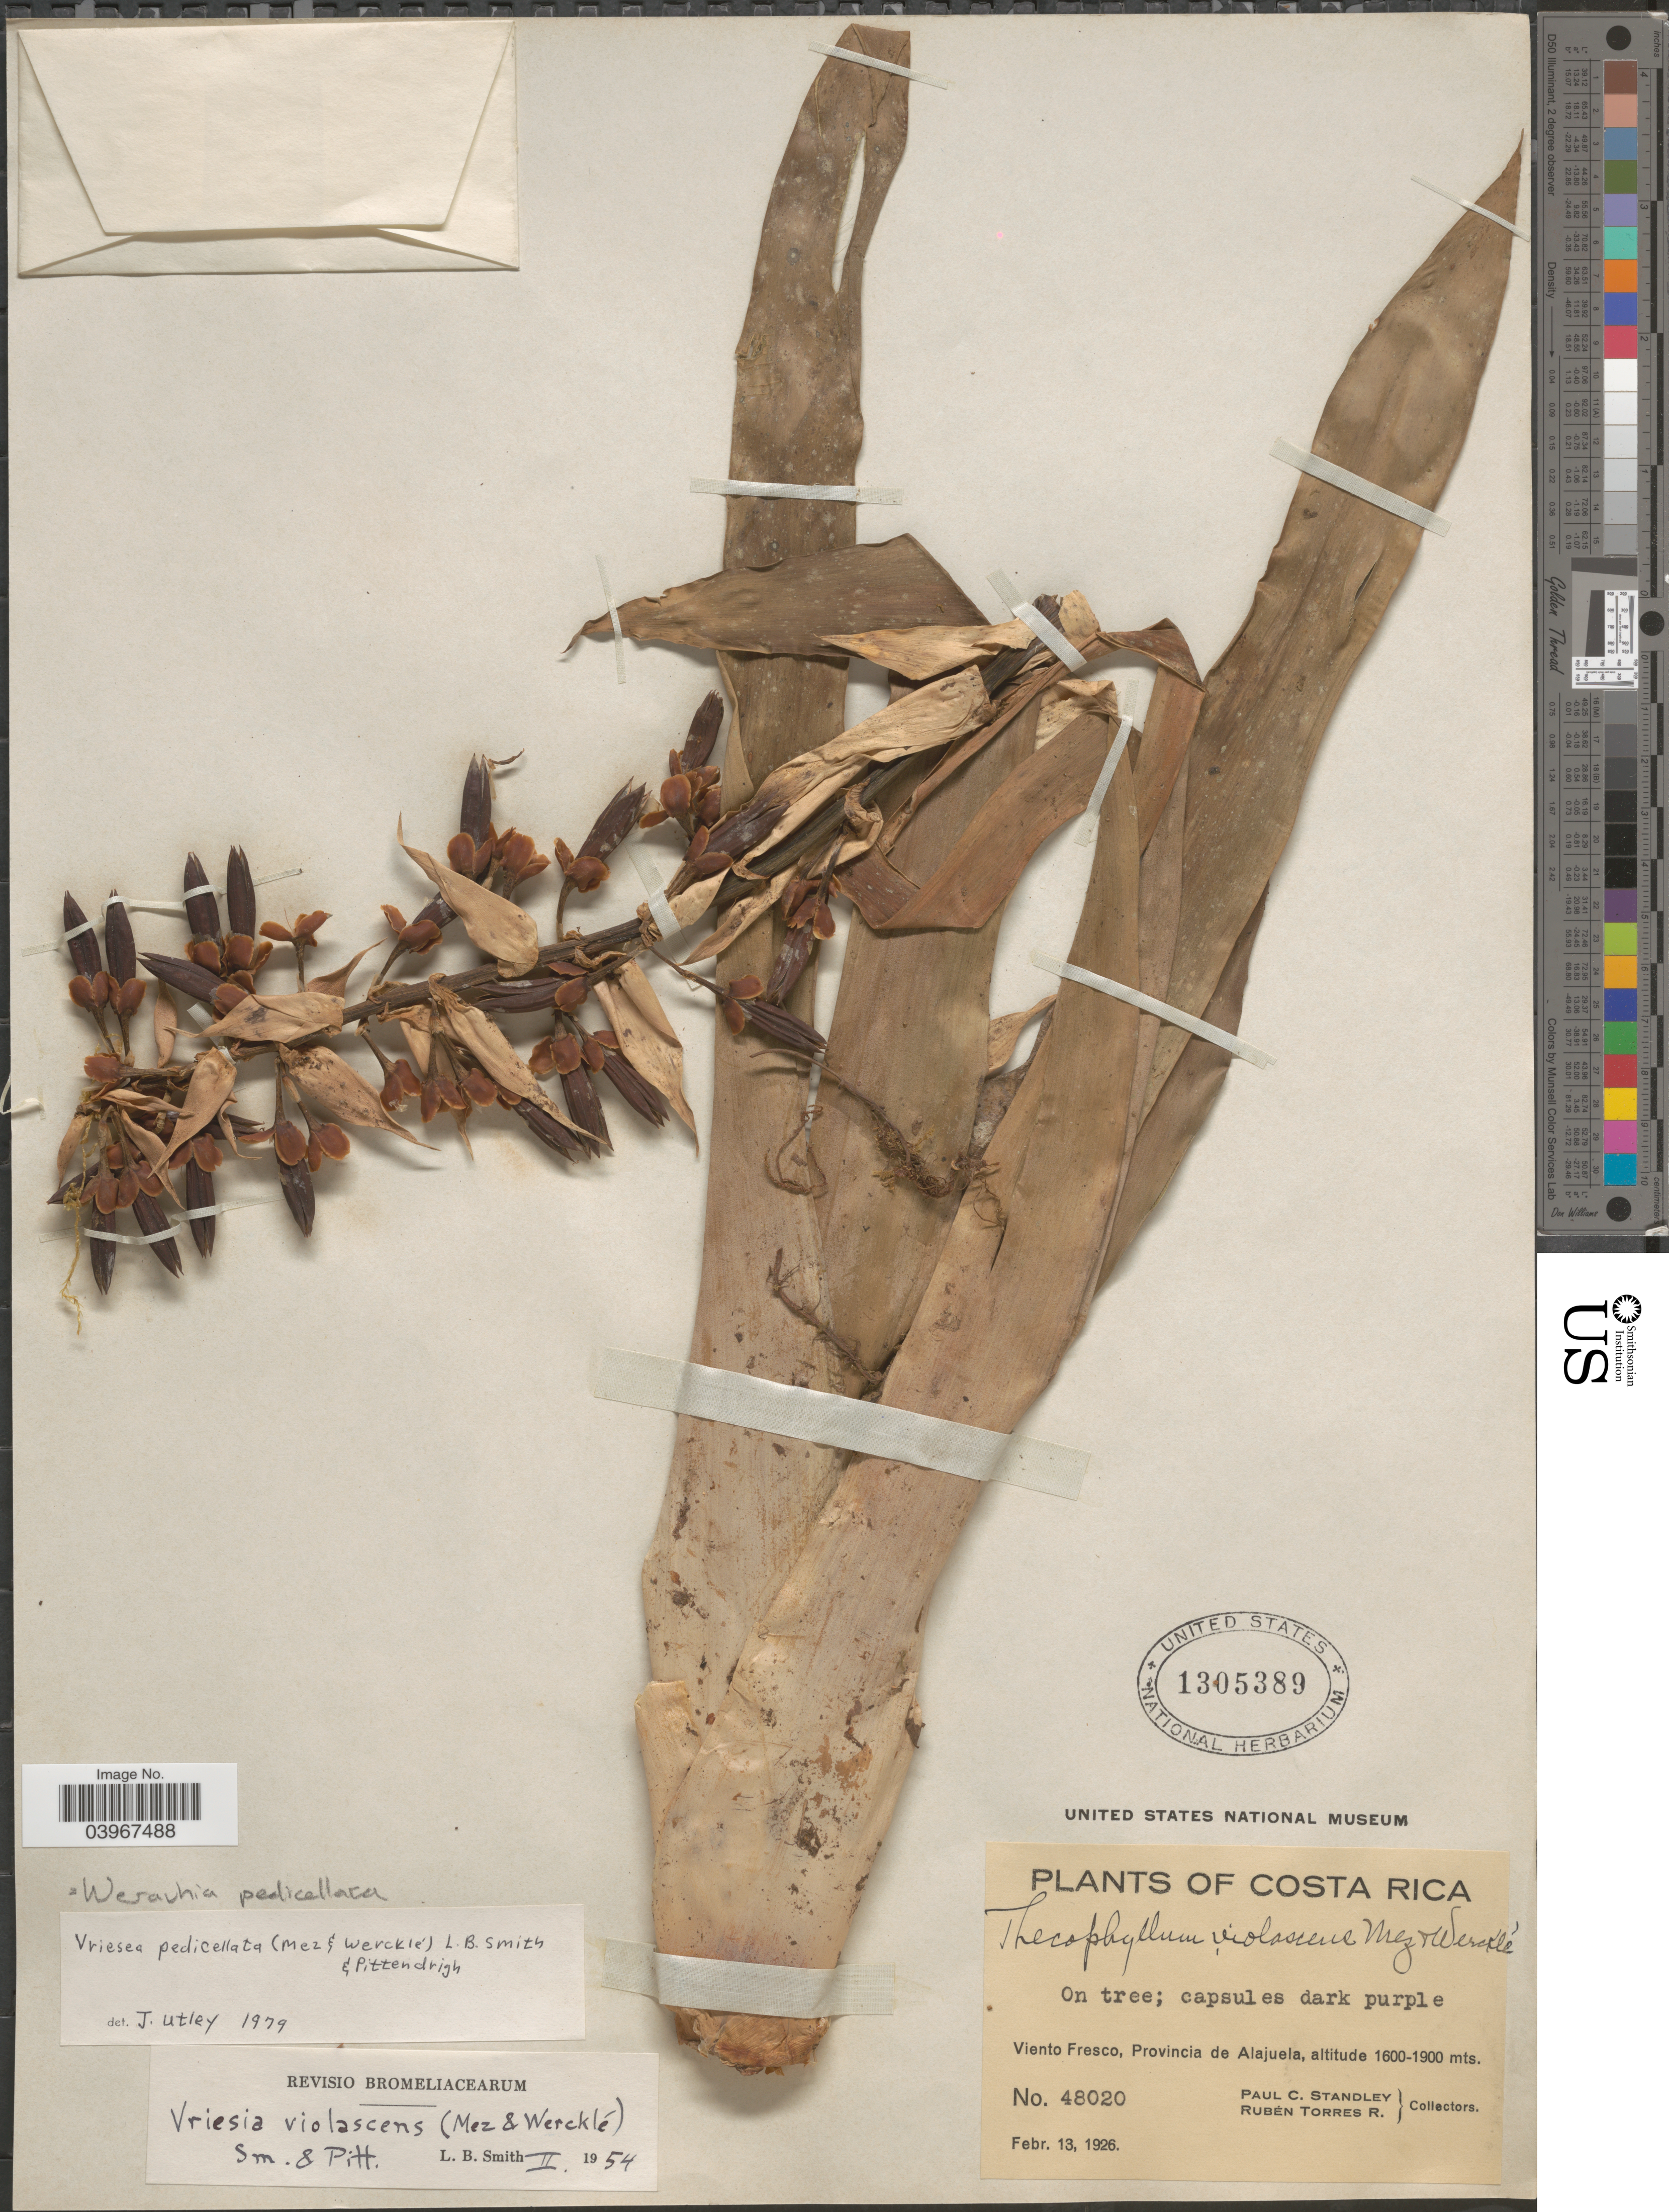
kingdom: Plantae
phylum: Tracheophyta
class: Liliopsida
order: Poales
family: Bromeliaceae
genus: Werauhia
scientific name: Werauhia pedicellata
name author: (Mez & Wercklé) J.R. Grant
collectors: P. C. Standley & R. Torres Rojas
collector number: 48020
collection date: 1926-02-13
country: Costa Rica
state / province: Alajuela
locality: Viento Fresco.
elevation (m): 1600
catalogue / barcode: US 1305389